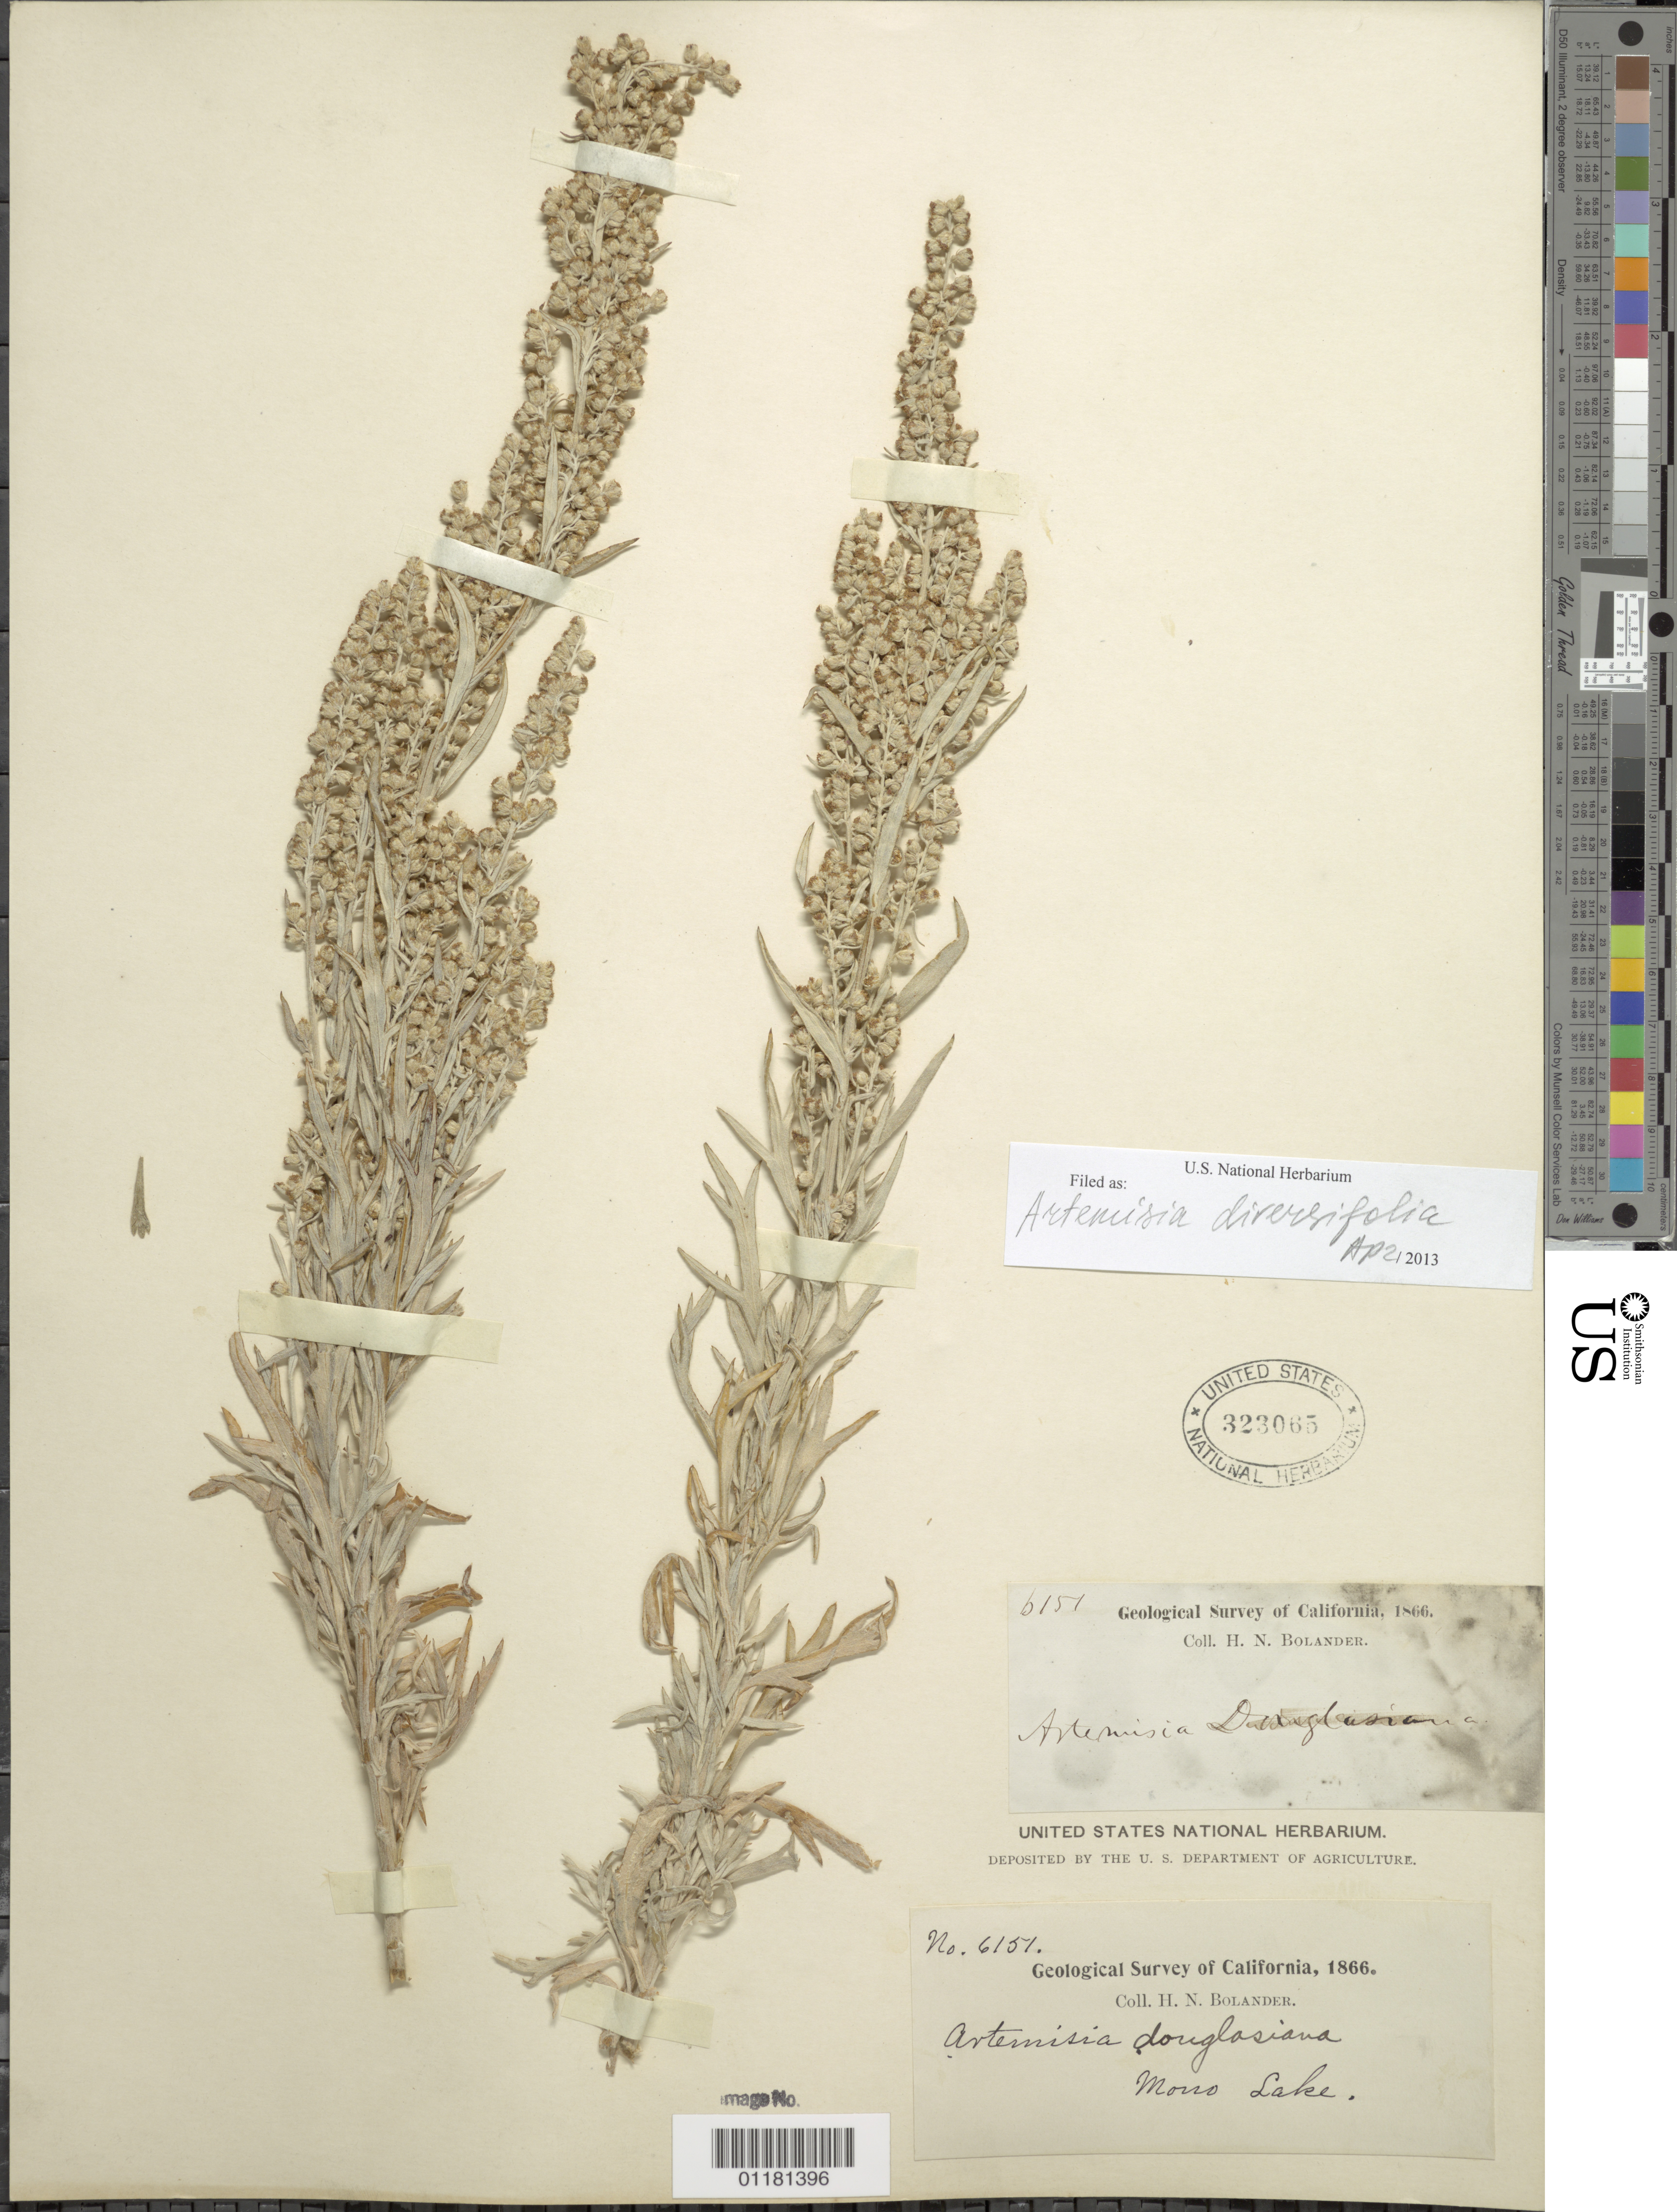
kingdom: Plantae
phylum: Tracheophyta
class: Magnoliopsida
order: Asterales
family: Asteraceae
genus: Artemisia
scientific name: Artemisia diversifolia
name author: Rydb.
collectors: H. Bolander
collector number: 6151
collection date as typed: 1866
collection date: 1866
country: United States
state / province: California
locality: Mono Lake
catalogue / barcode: US 323065